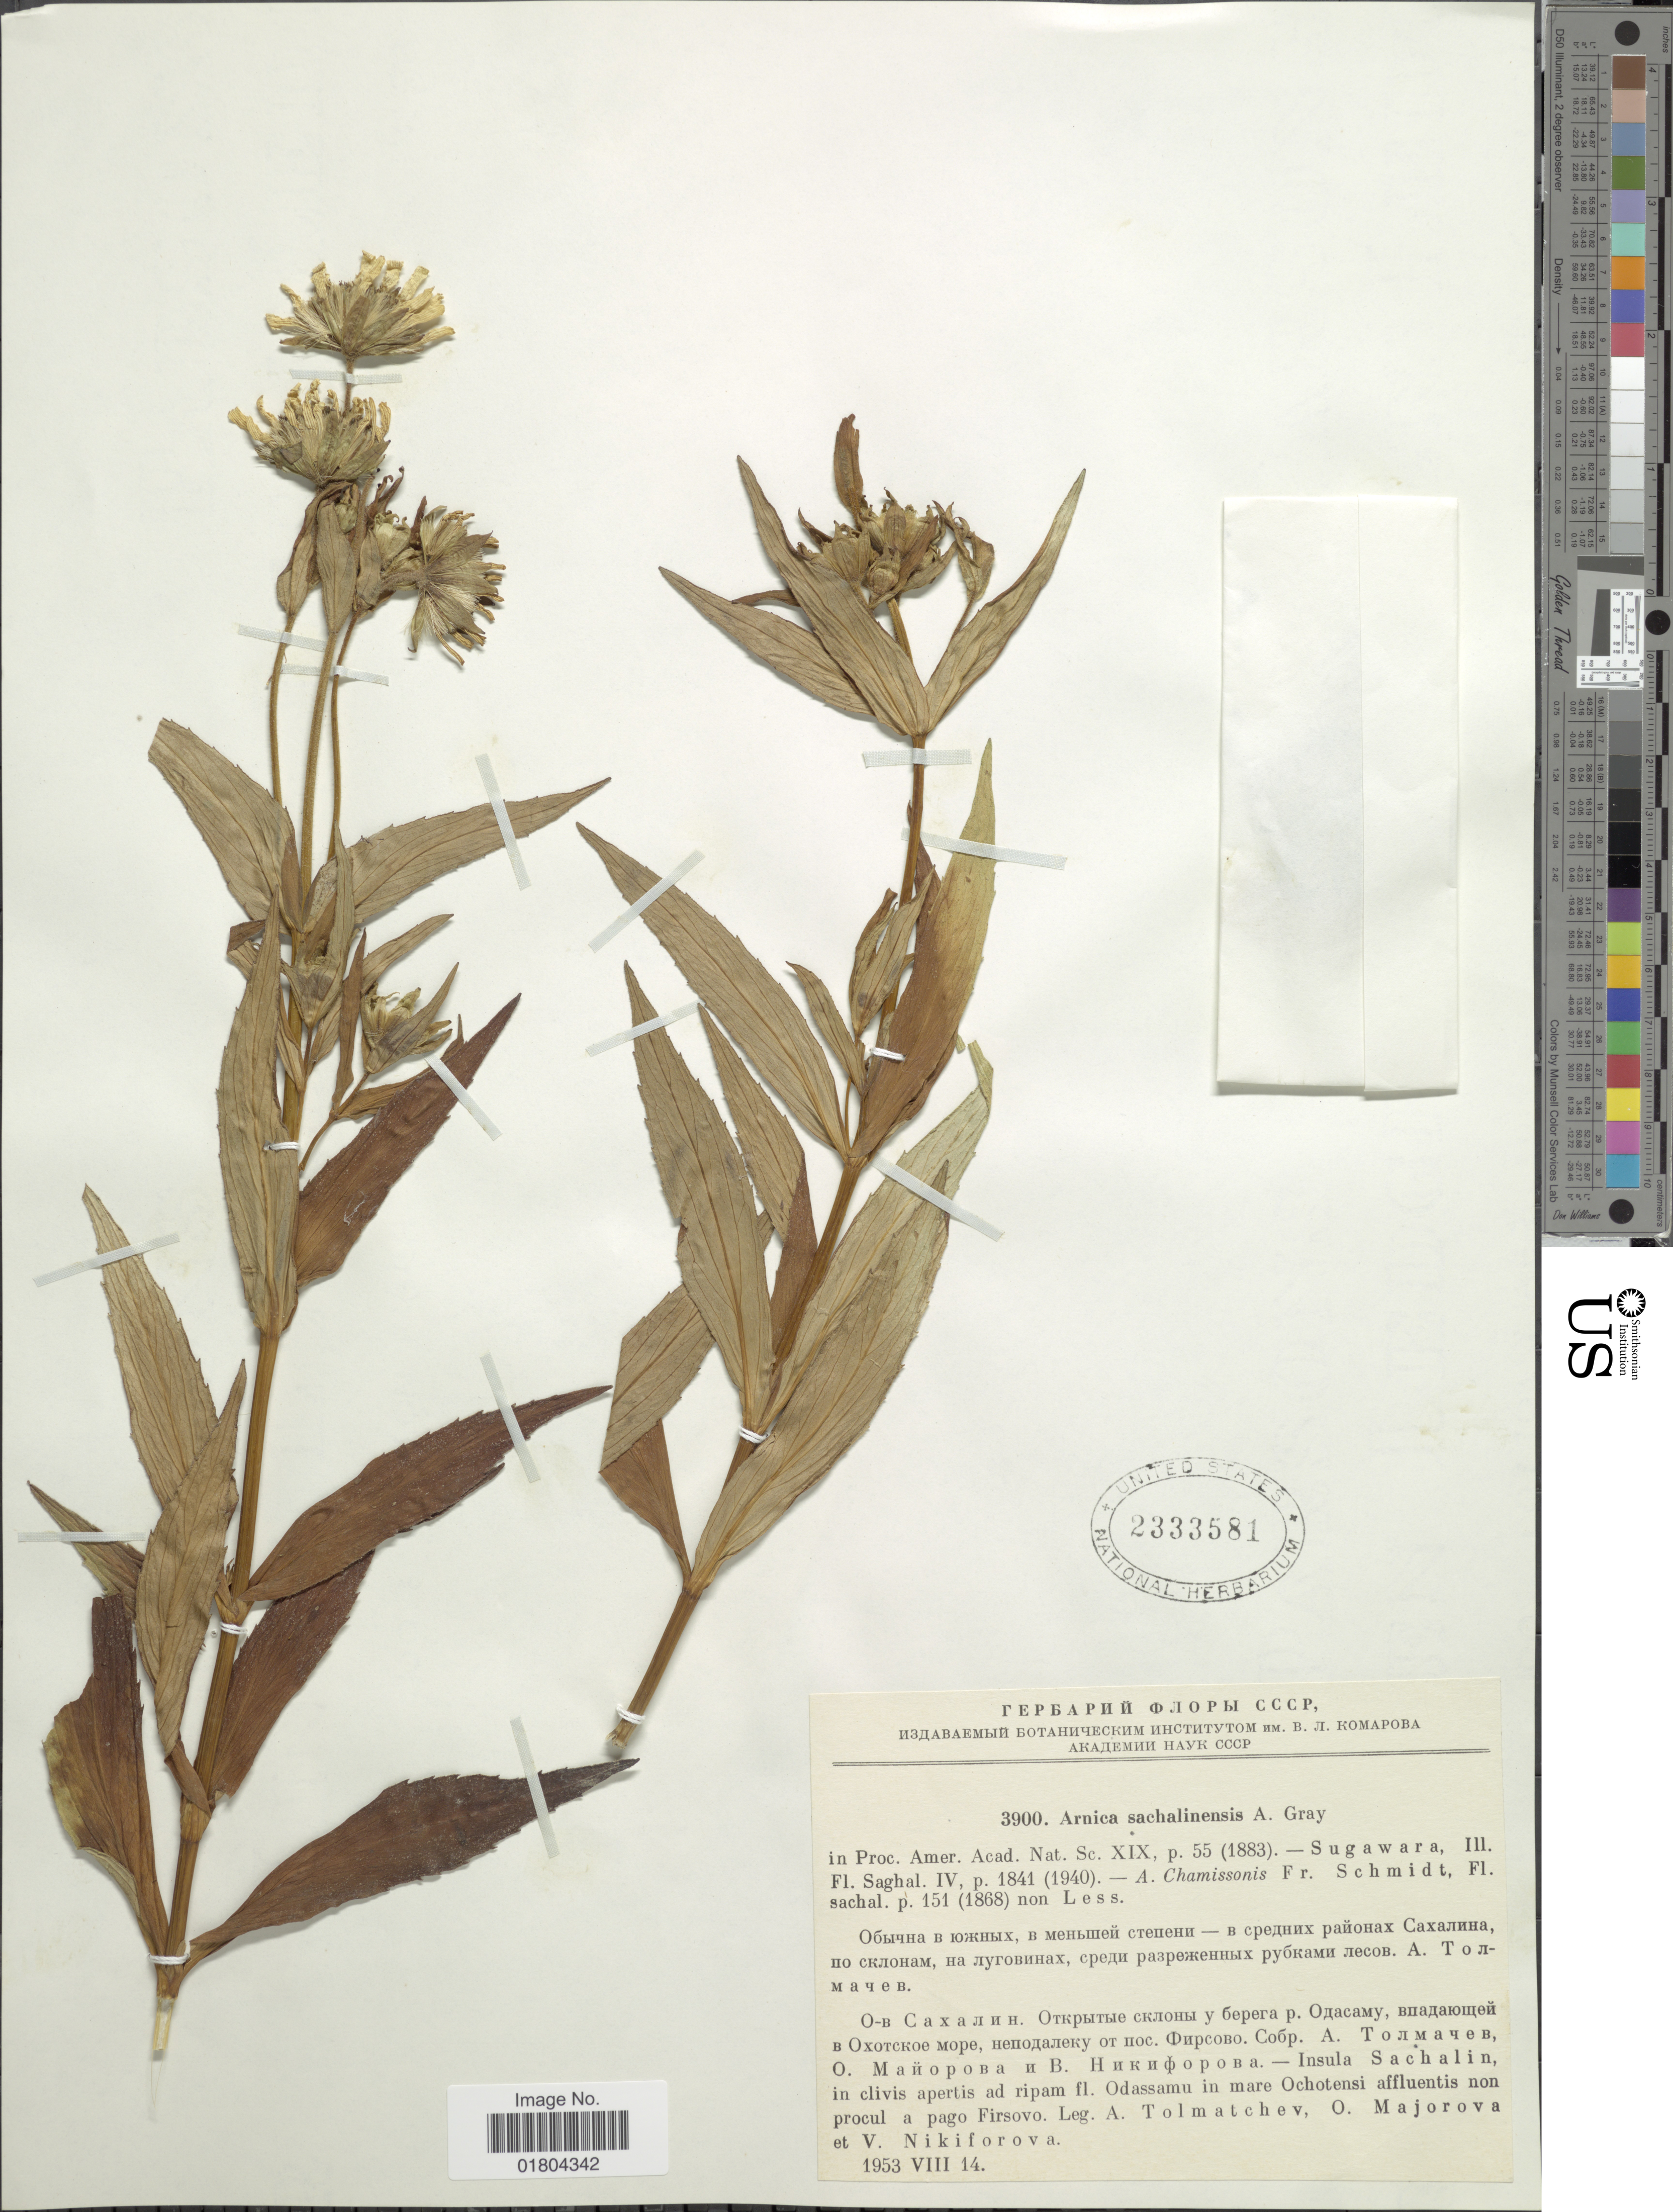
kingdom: Plantae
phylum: Tracheophyta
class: Magnoliopsida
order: Asterales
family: Asteraceae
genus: Arnica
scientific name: Arnica sachalensis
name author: A. Gray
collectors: A. Tolmatchev, O. Majorova & N. Nikiforova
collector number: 3900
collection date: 1953-08-14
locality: Insula Sachalin, in clivis apertis ad rima fl Odassamu in mare Ochotensi affluentis non procul a pago Firsovo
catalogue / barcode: US 2333581